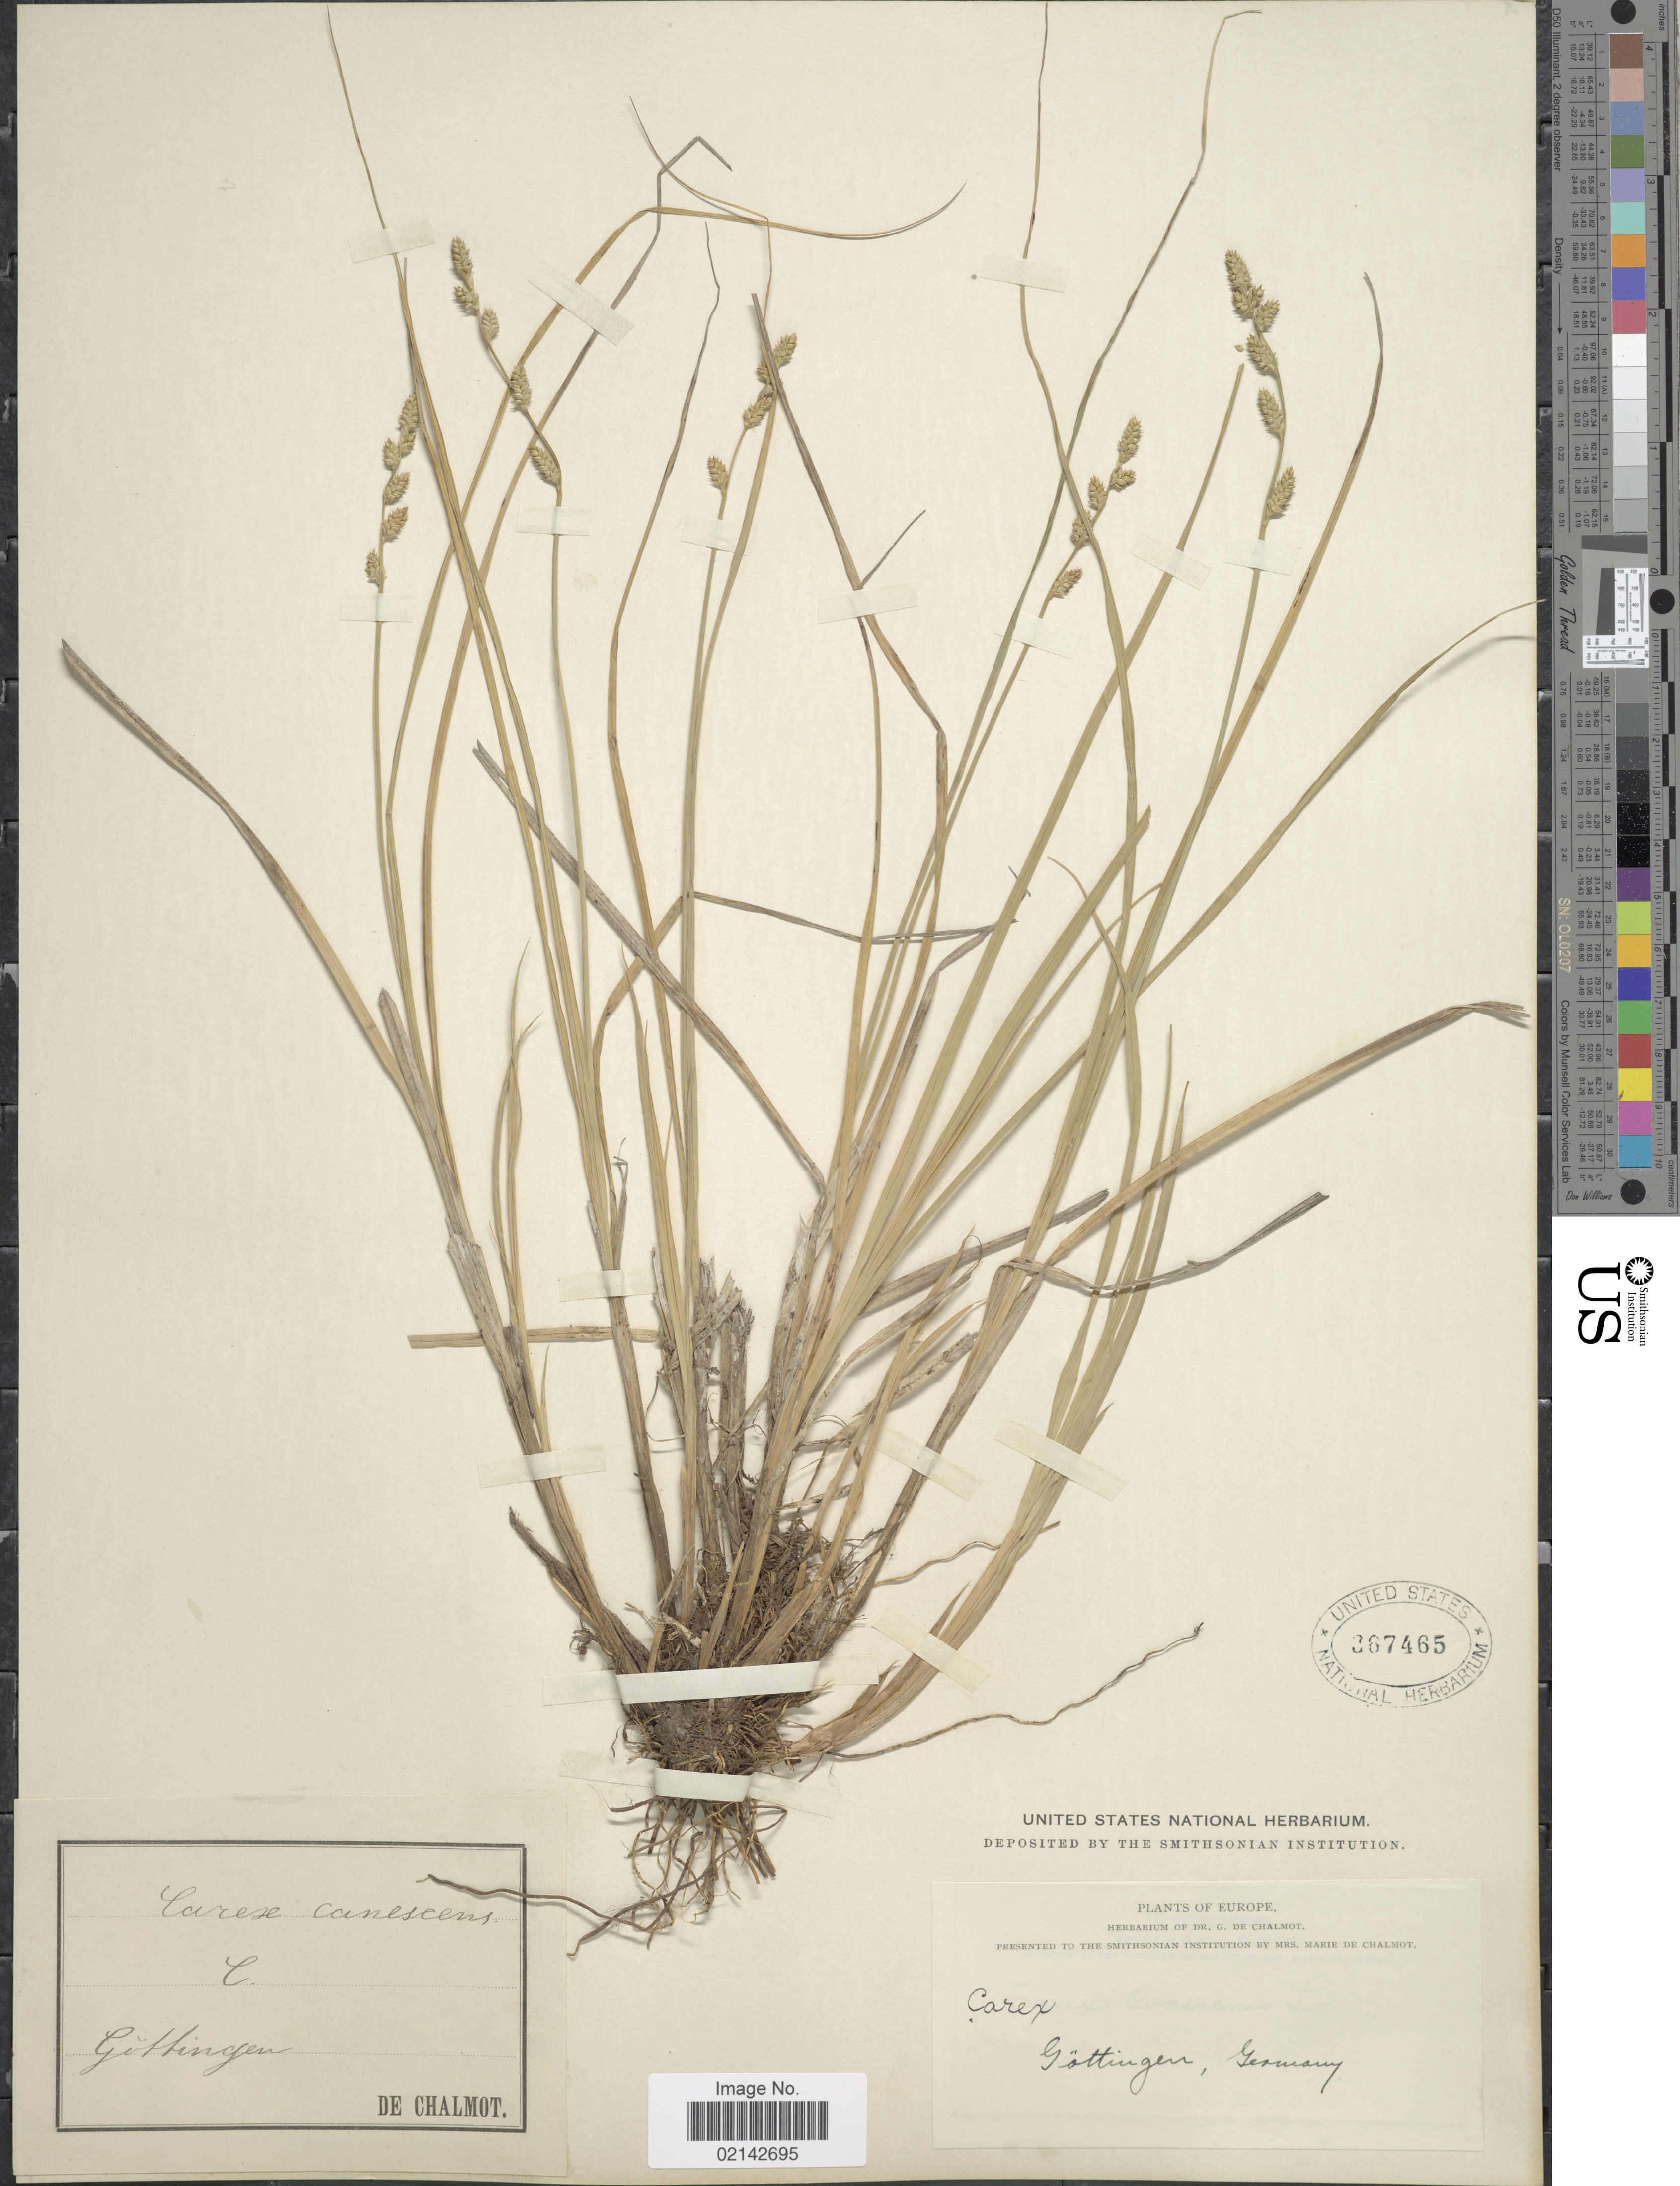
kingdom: Plantae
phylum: Tracheophyta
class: Liliopsida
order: Poales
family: Cyperaceae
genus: Carex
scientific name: Carex canescens var. canescens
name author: L.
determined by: Strong, Mark T., (BOT), Smithsonian Institution - National Museum of Natural History (UNITED STATES)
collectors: G. de Chalmot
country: Germany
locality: Göttingen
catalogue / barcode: US 367465